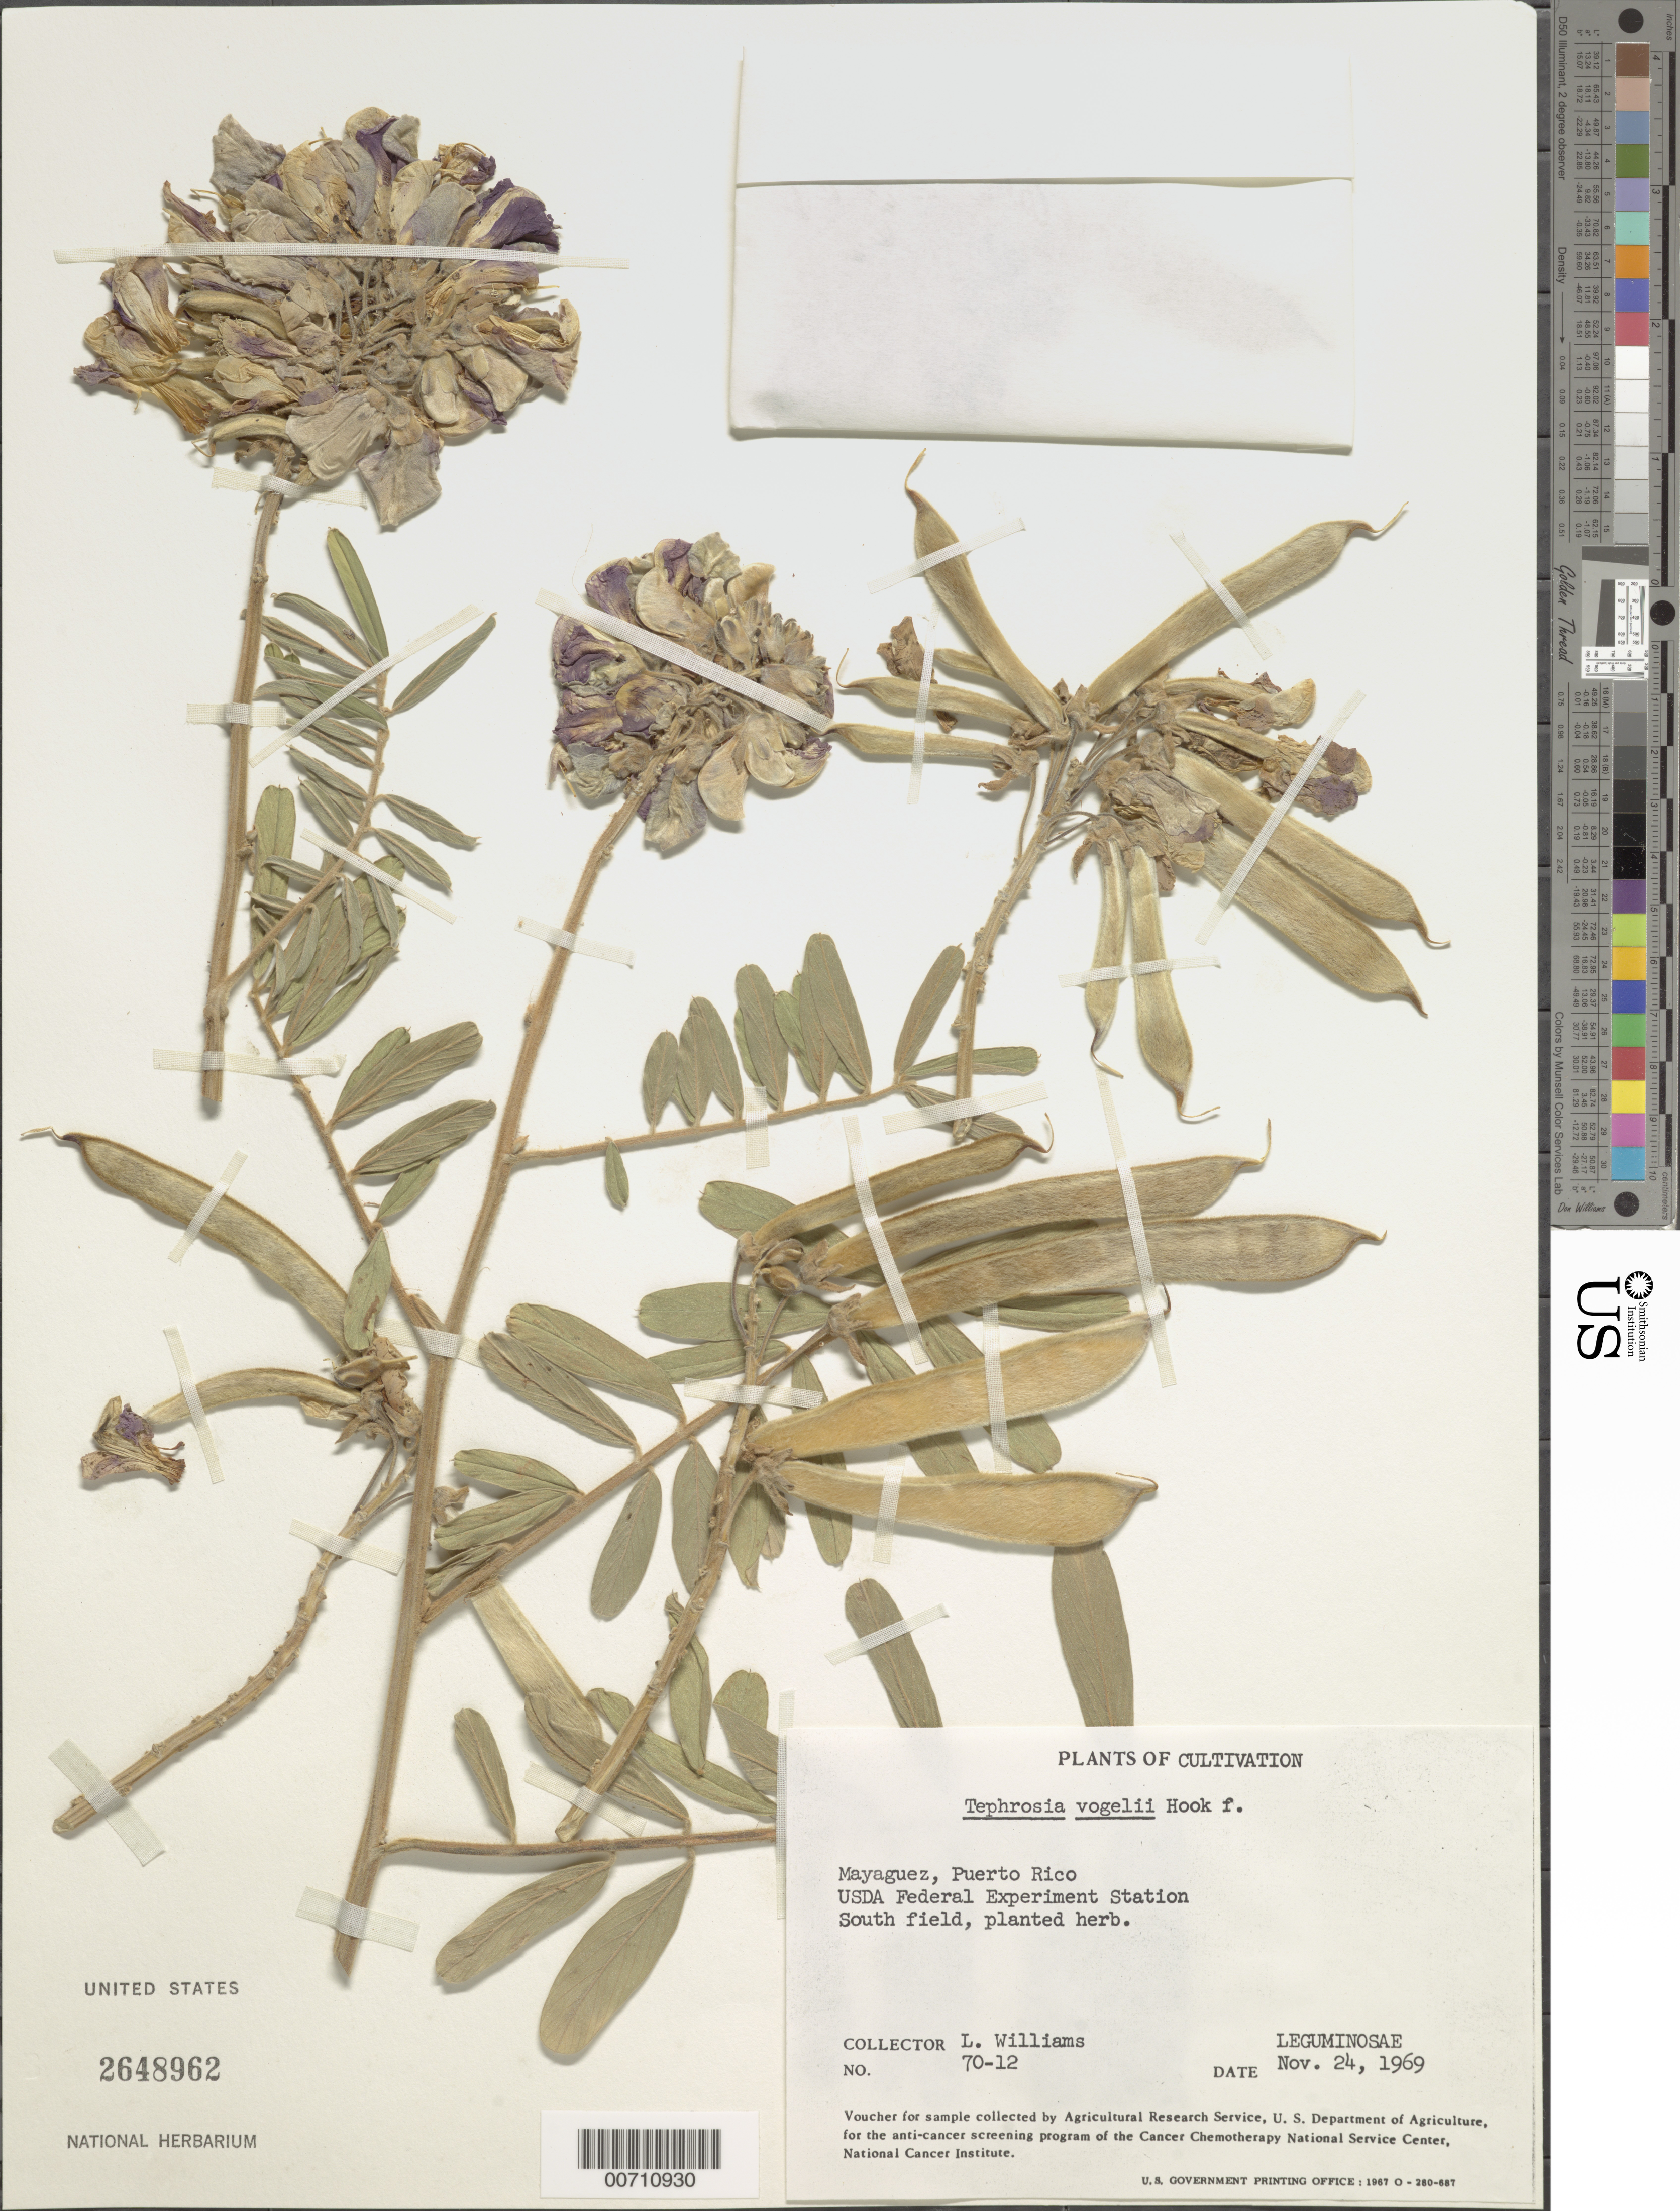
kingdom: Plantae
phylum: Tracheophyta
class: Magnoliopsida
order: Fabales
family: Fabaceae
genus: Tephrosia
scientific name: Tephrosia vogelii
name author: Hook. f.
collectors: Ll. Williams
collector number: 70-12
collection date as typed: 24 Nov 1969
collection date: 1969-11-24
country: Puerto Rico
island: Greater Antilles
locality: Mayaguez, USDA Federal Exp. Station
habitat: South field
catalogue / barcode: US 2648962